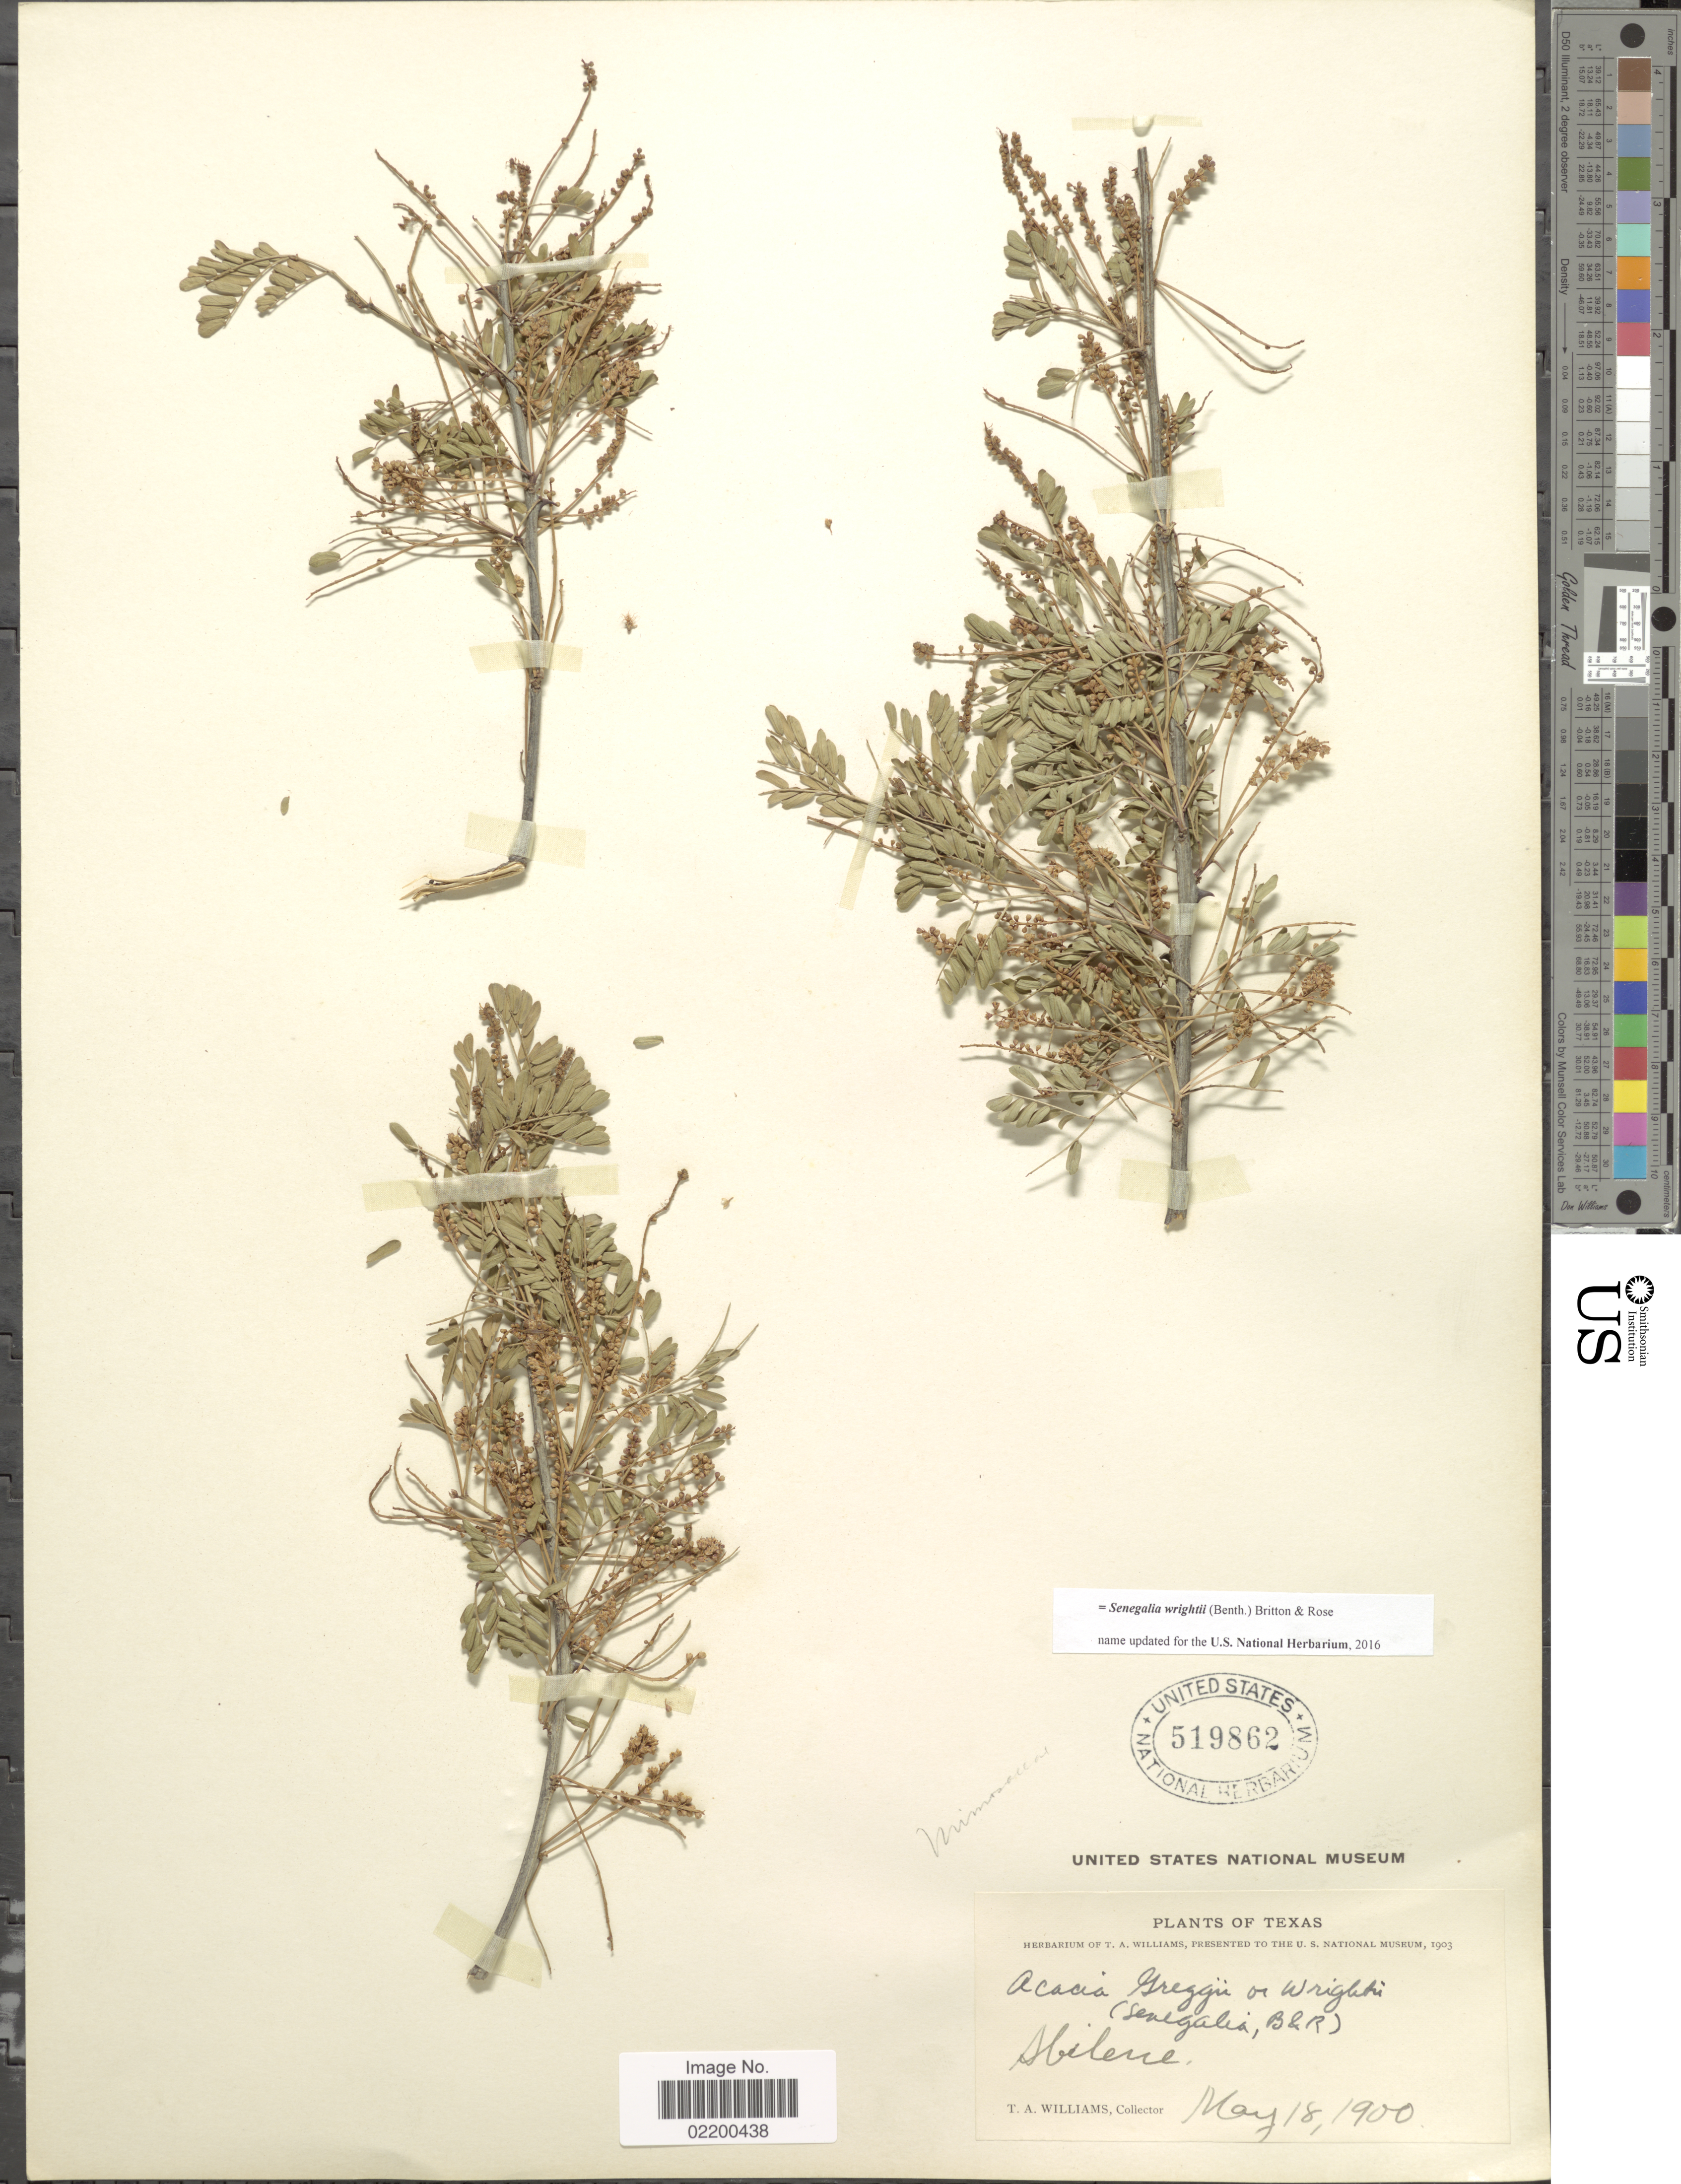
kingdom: Plantae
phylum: Tracheophyta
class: Magnoliopsida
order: Fabales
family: Fabaceae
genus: Senegalia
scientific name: Senegalia wrightii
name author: (Benth.) Britton & Rose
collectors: T. A. Williams (herbarium)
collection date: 1900-05-18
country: United States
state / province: Texas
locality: Abilene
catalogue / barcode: US 519862